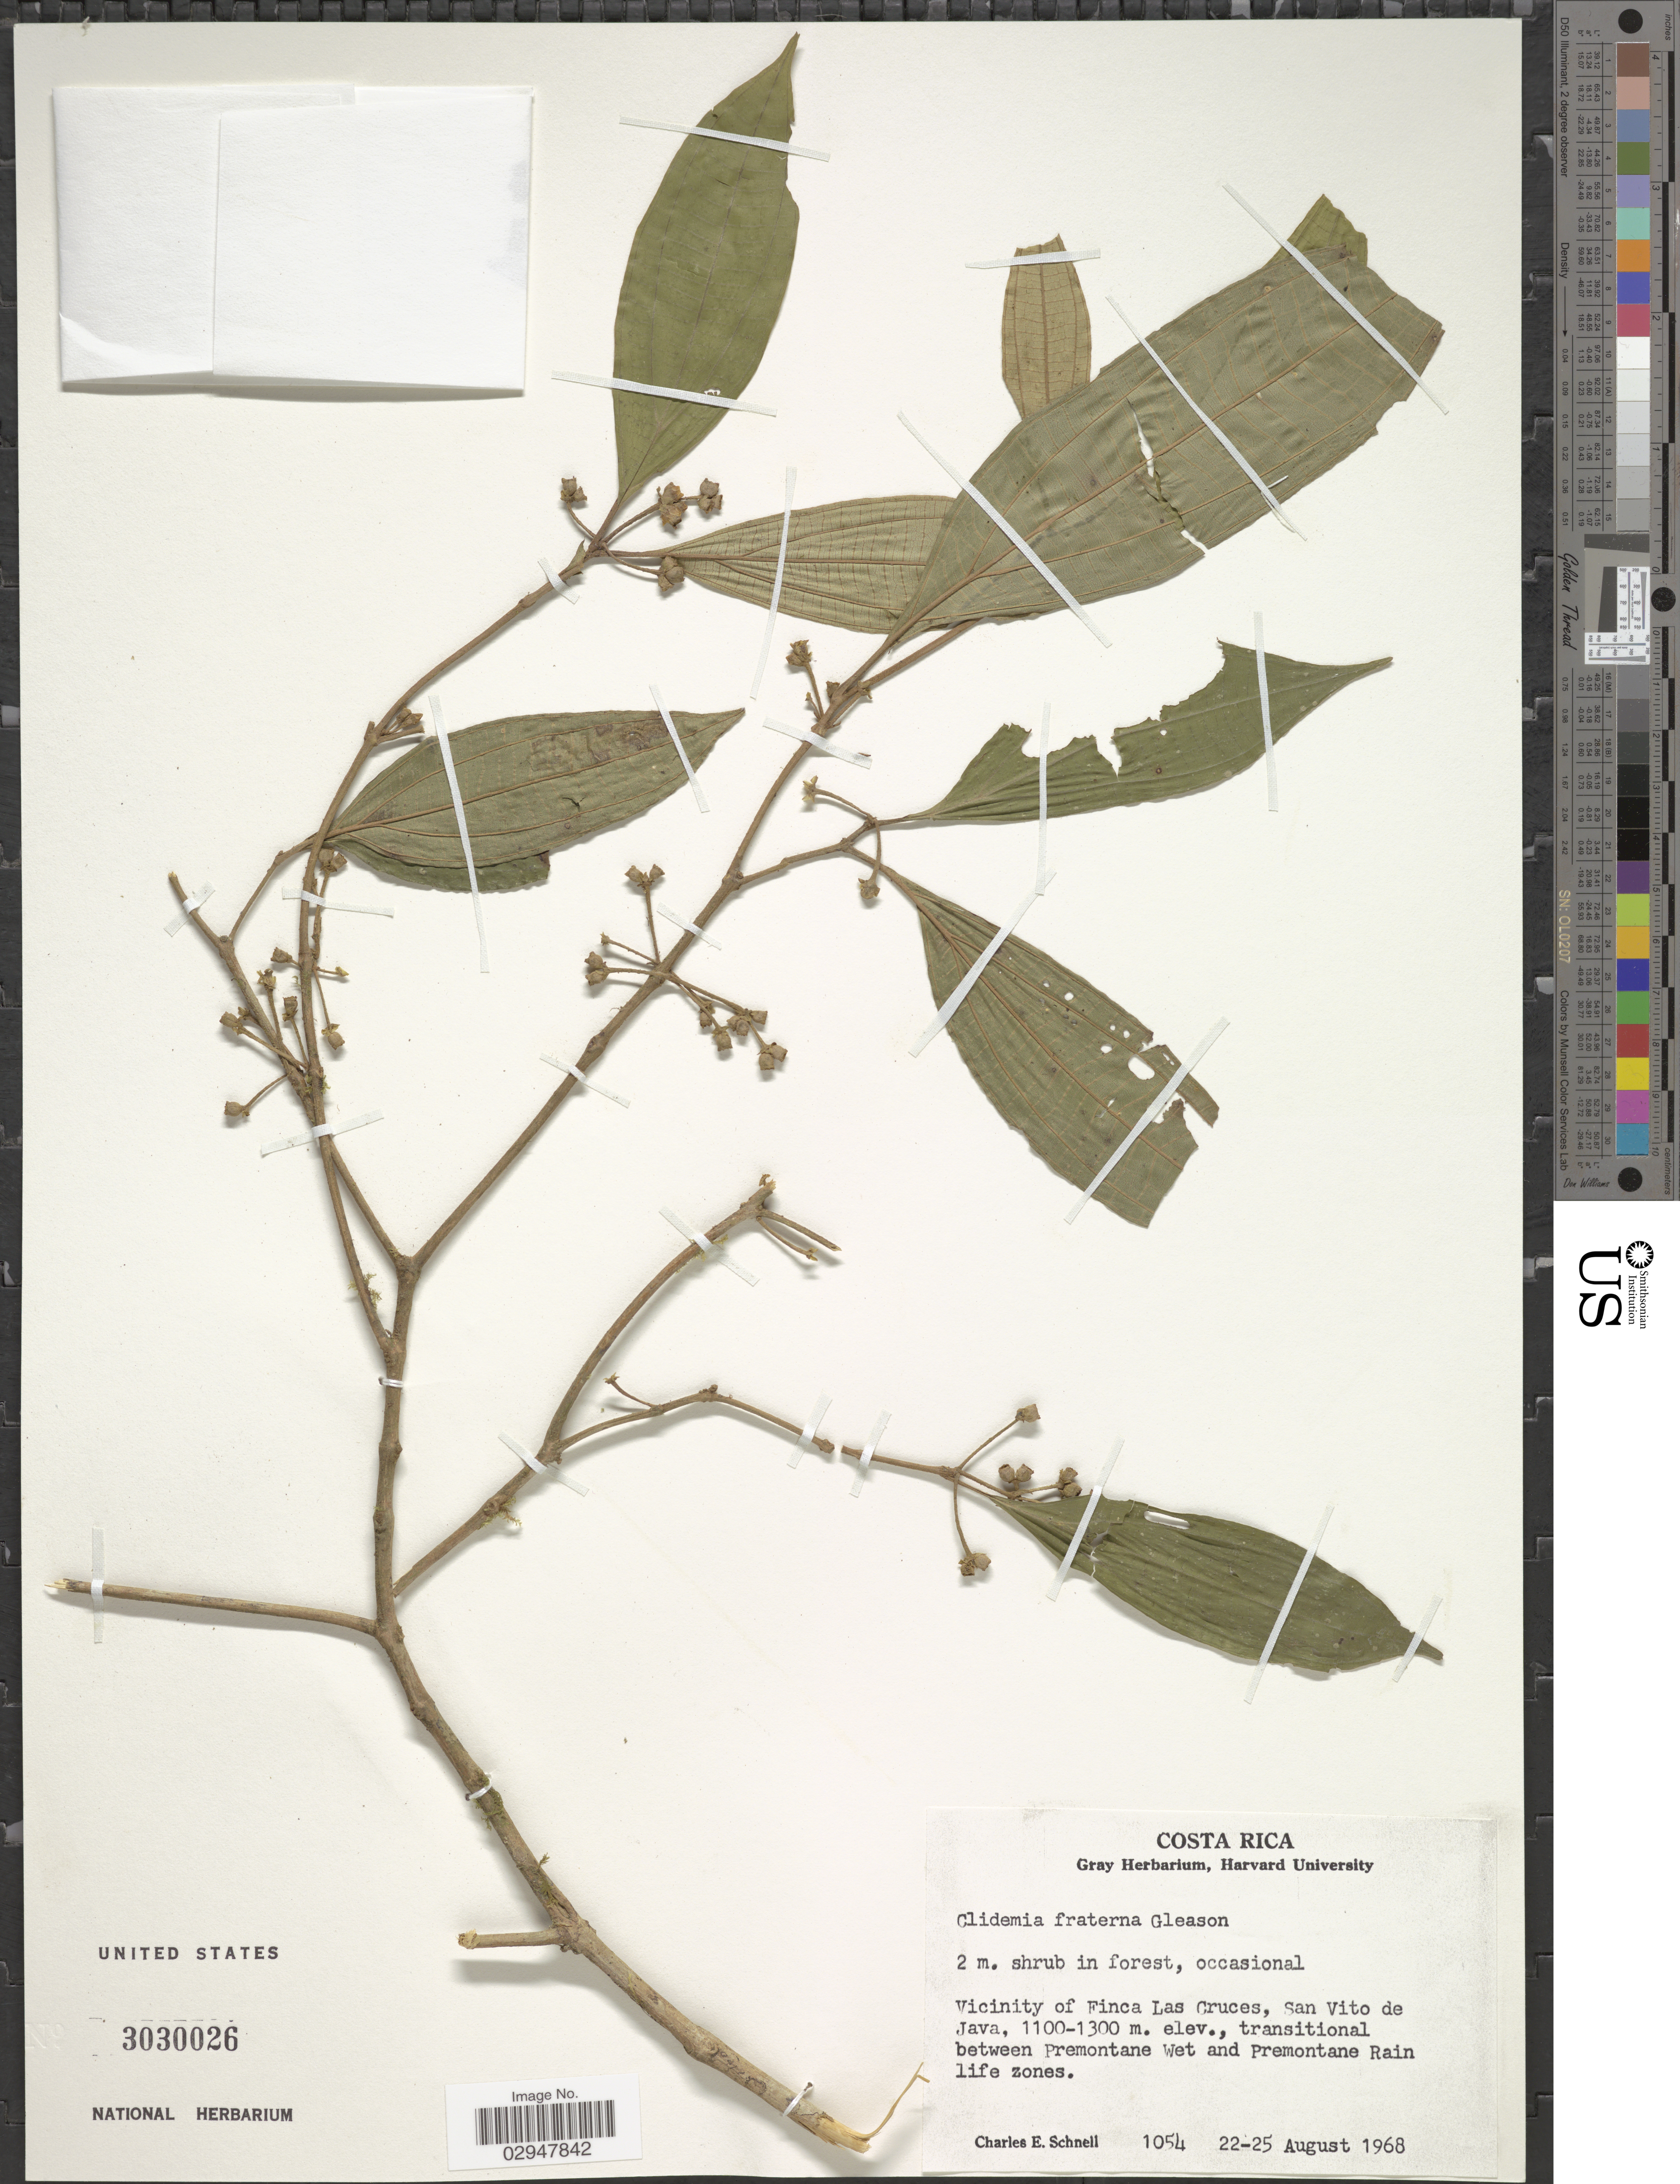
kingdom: Plantae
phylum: Tracheophyta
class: Magnoliopsida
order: Myrtales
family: Melastomataceae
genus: Clidemia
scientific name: Clidemia fraterna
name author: Gleason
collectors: C. Schnell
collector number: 1054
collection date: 1968-08-22/1968-08-25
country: Costa Rica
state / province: Puntarenas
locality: Vicinity of Finca Las Cruces, San Vito de Java, transitional between Premontane Wet and Premontane Rain life zones.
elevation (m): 1100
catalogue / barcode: US 3030026